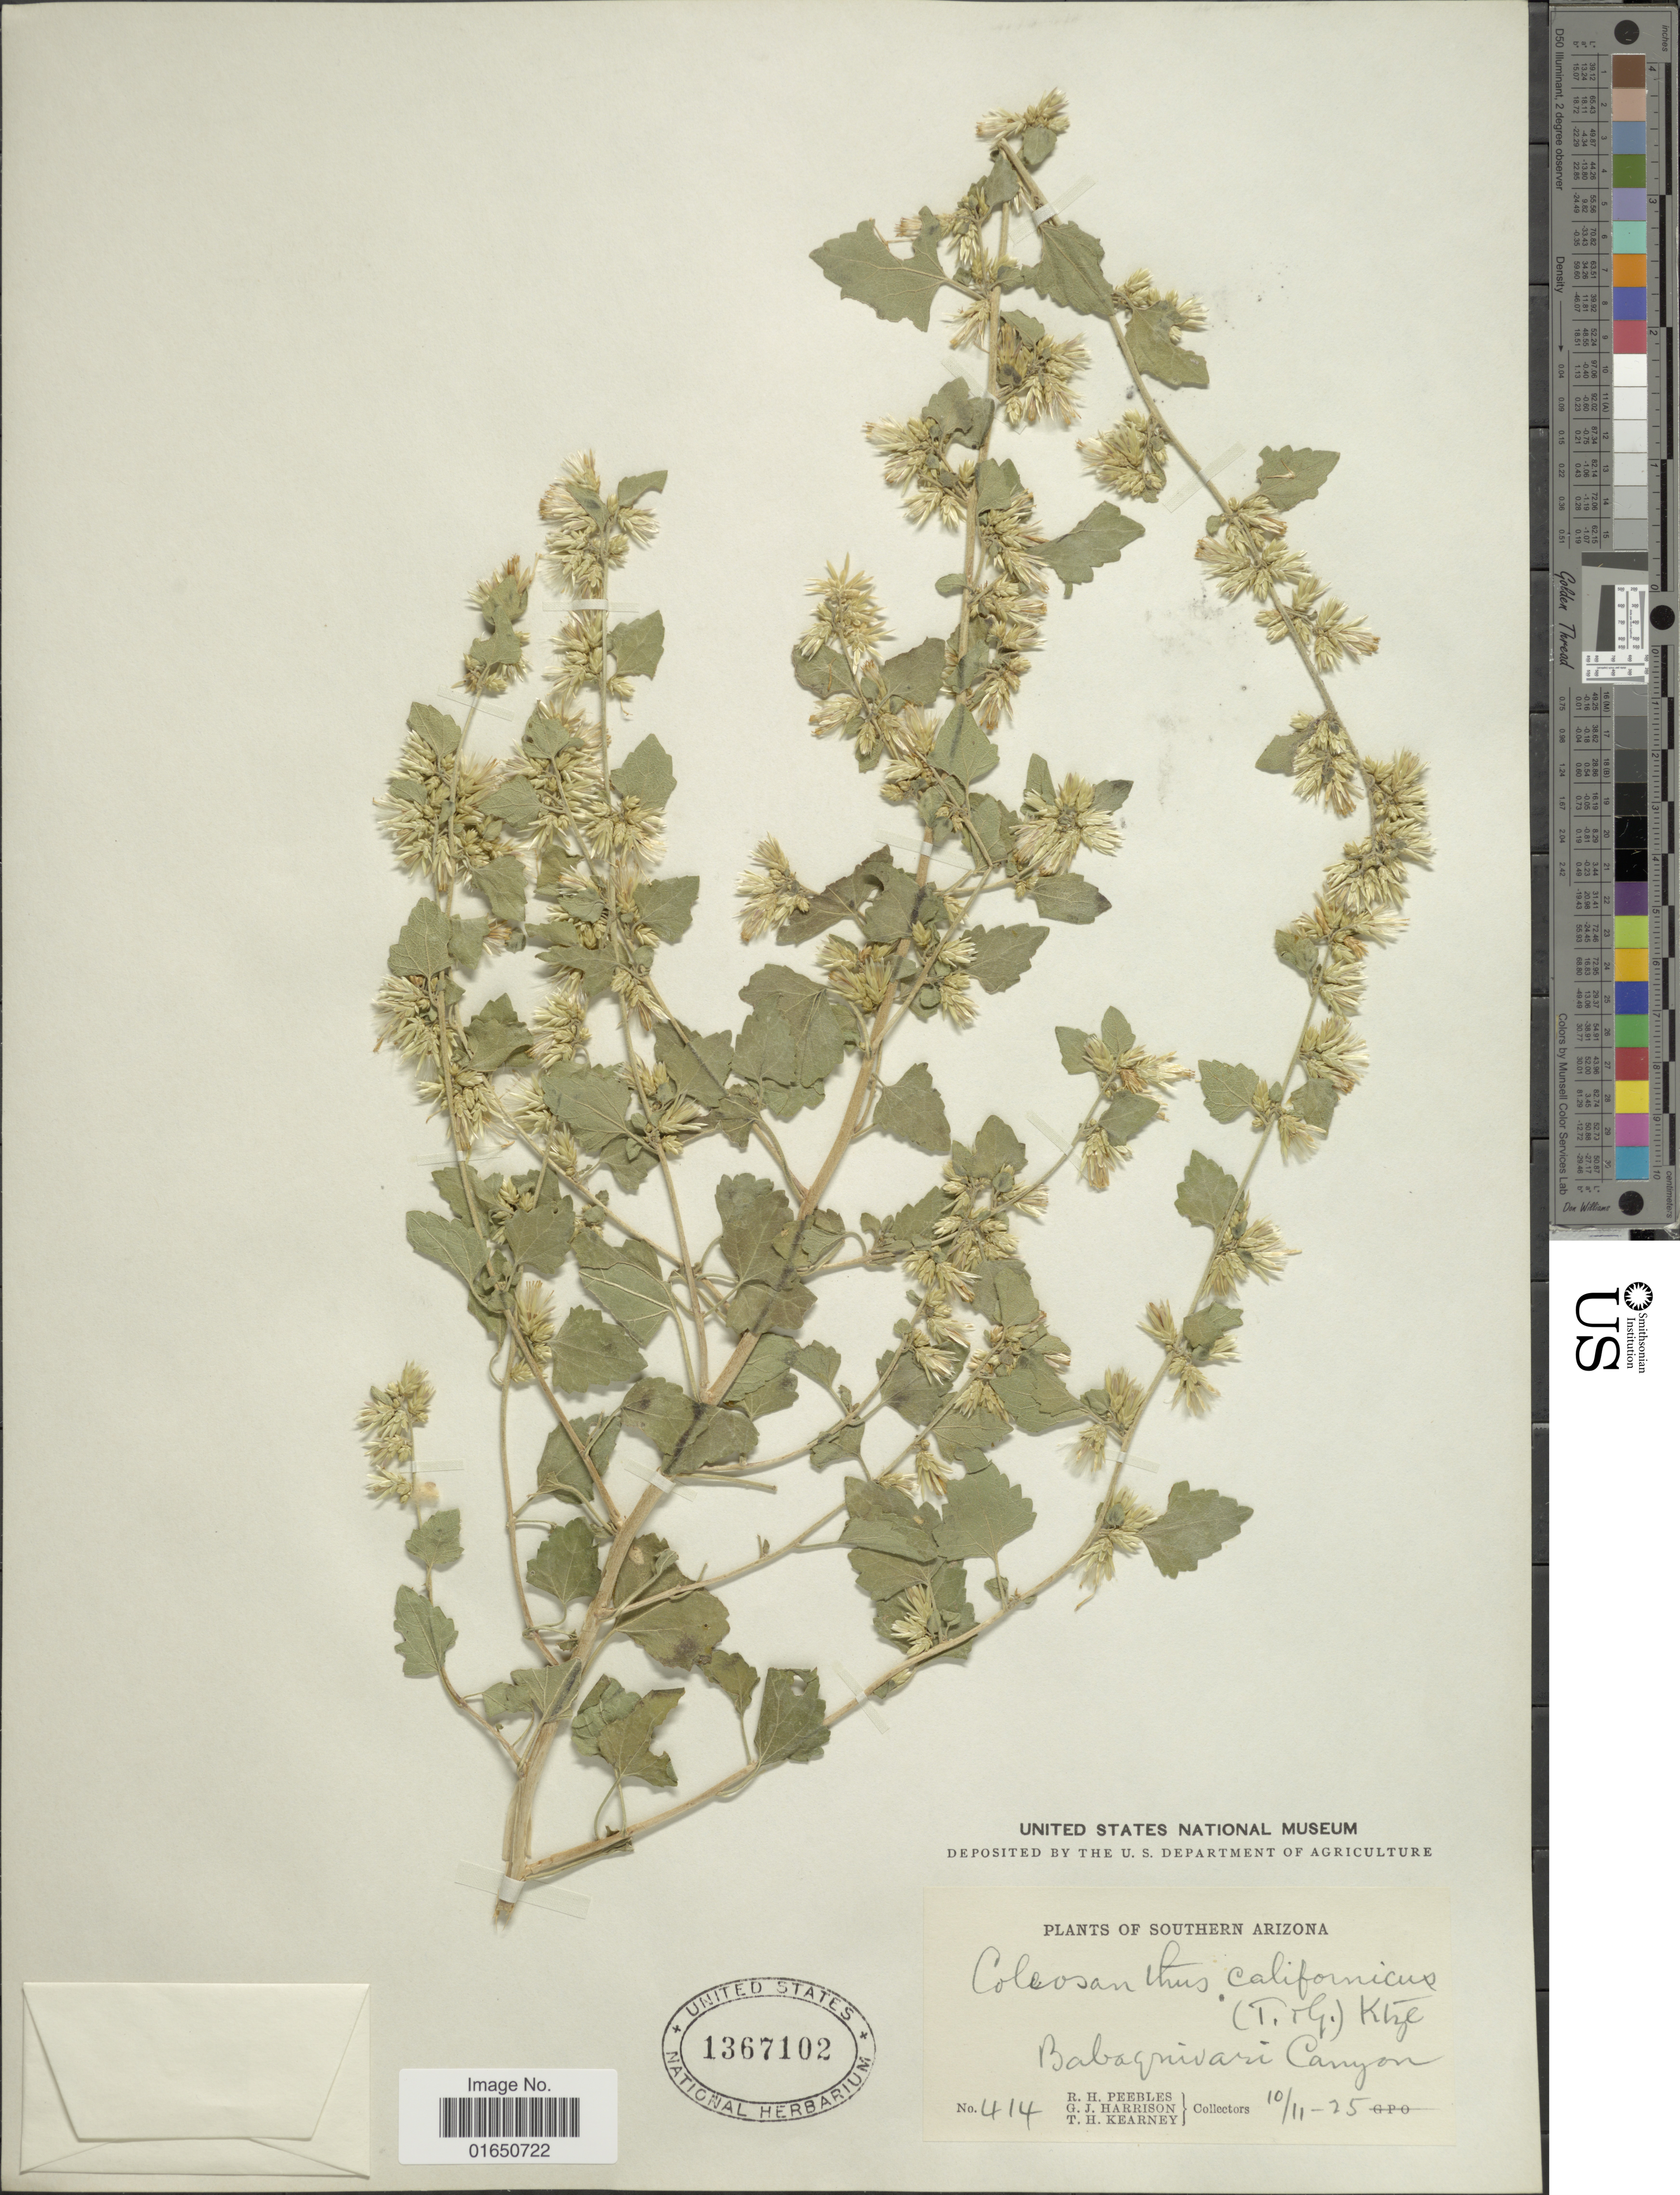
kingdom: Plantae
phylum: Tracheophyta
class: Magnoliopsida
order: Asterales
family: Asteraceae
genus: Brickellia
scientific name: Brickellia californica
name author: (Torr. & A. Gray) A. Gray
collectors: R. H. Peebles, G. J. Harrison & T. H. Kearney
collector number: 414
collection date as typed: Transcribed d/m/y: 11/10/25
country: United States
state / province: Arizona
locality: Southern Arizona. Babaquivari Canyon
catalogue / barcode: US 1367102